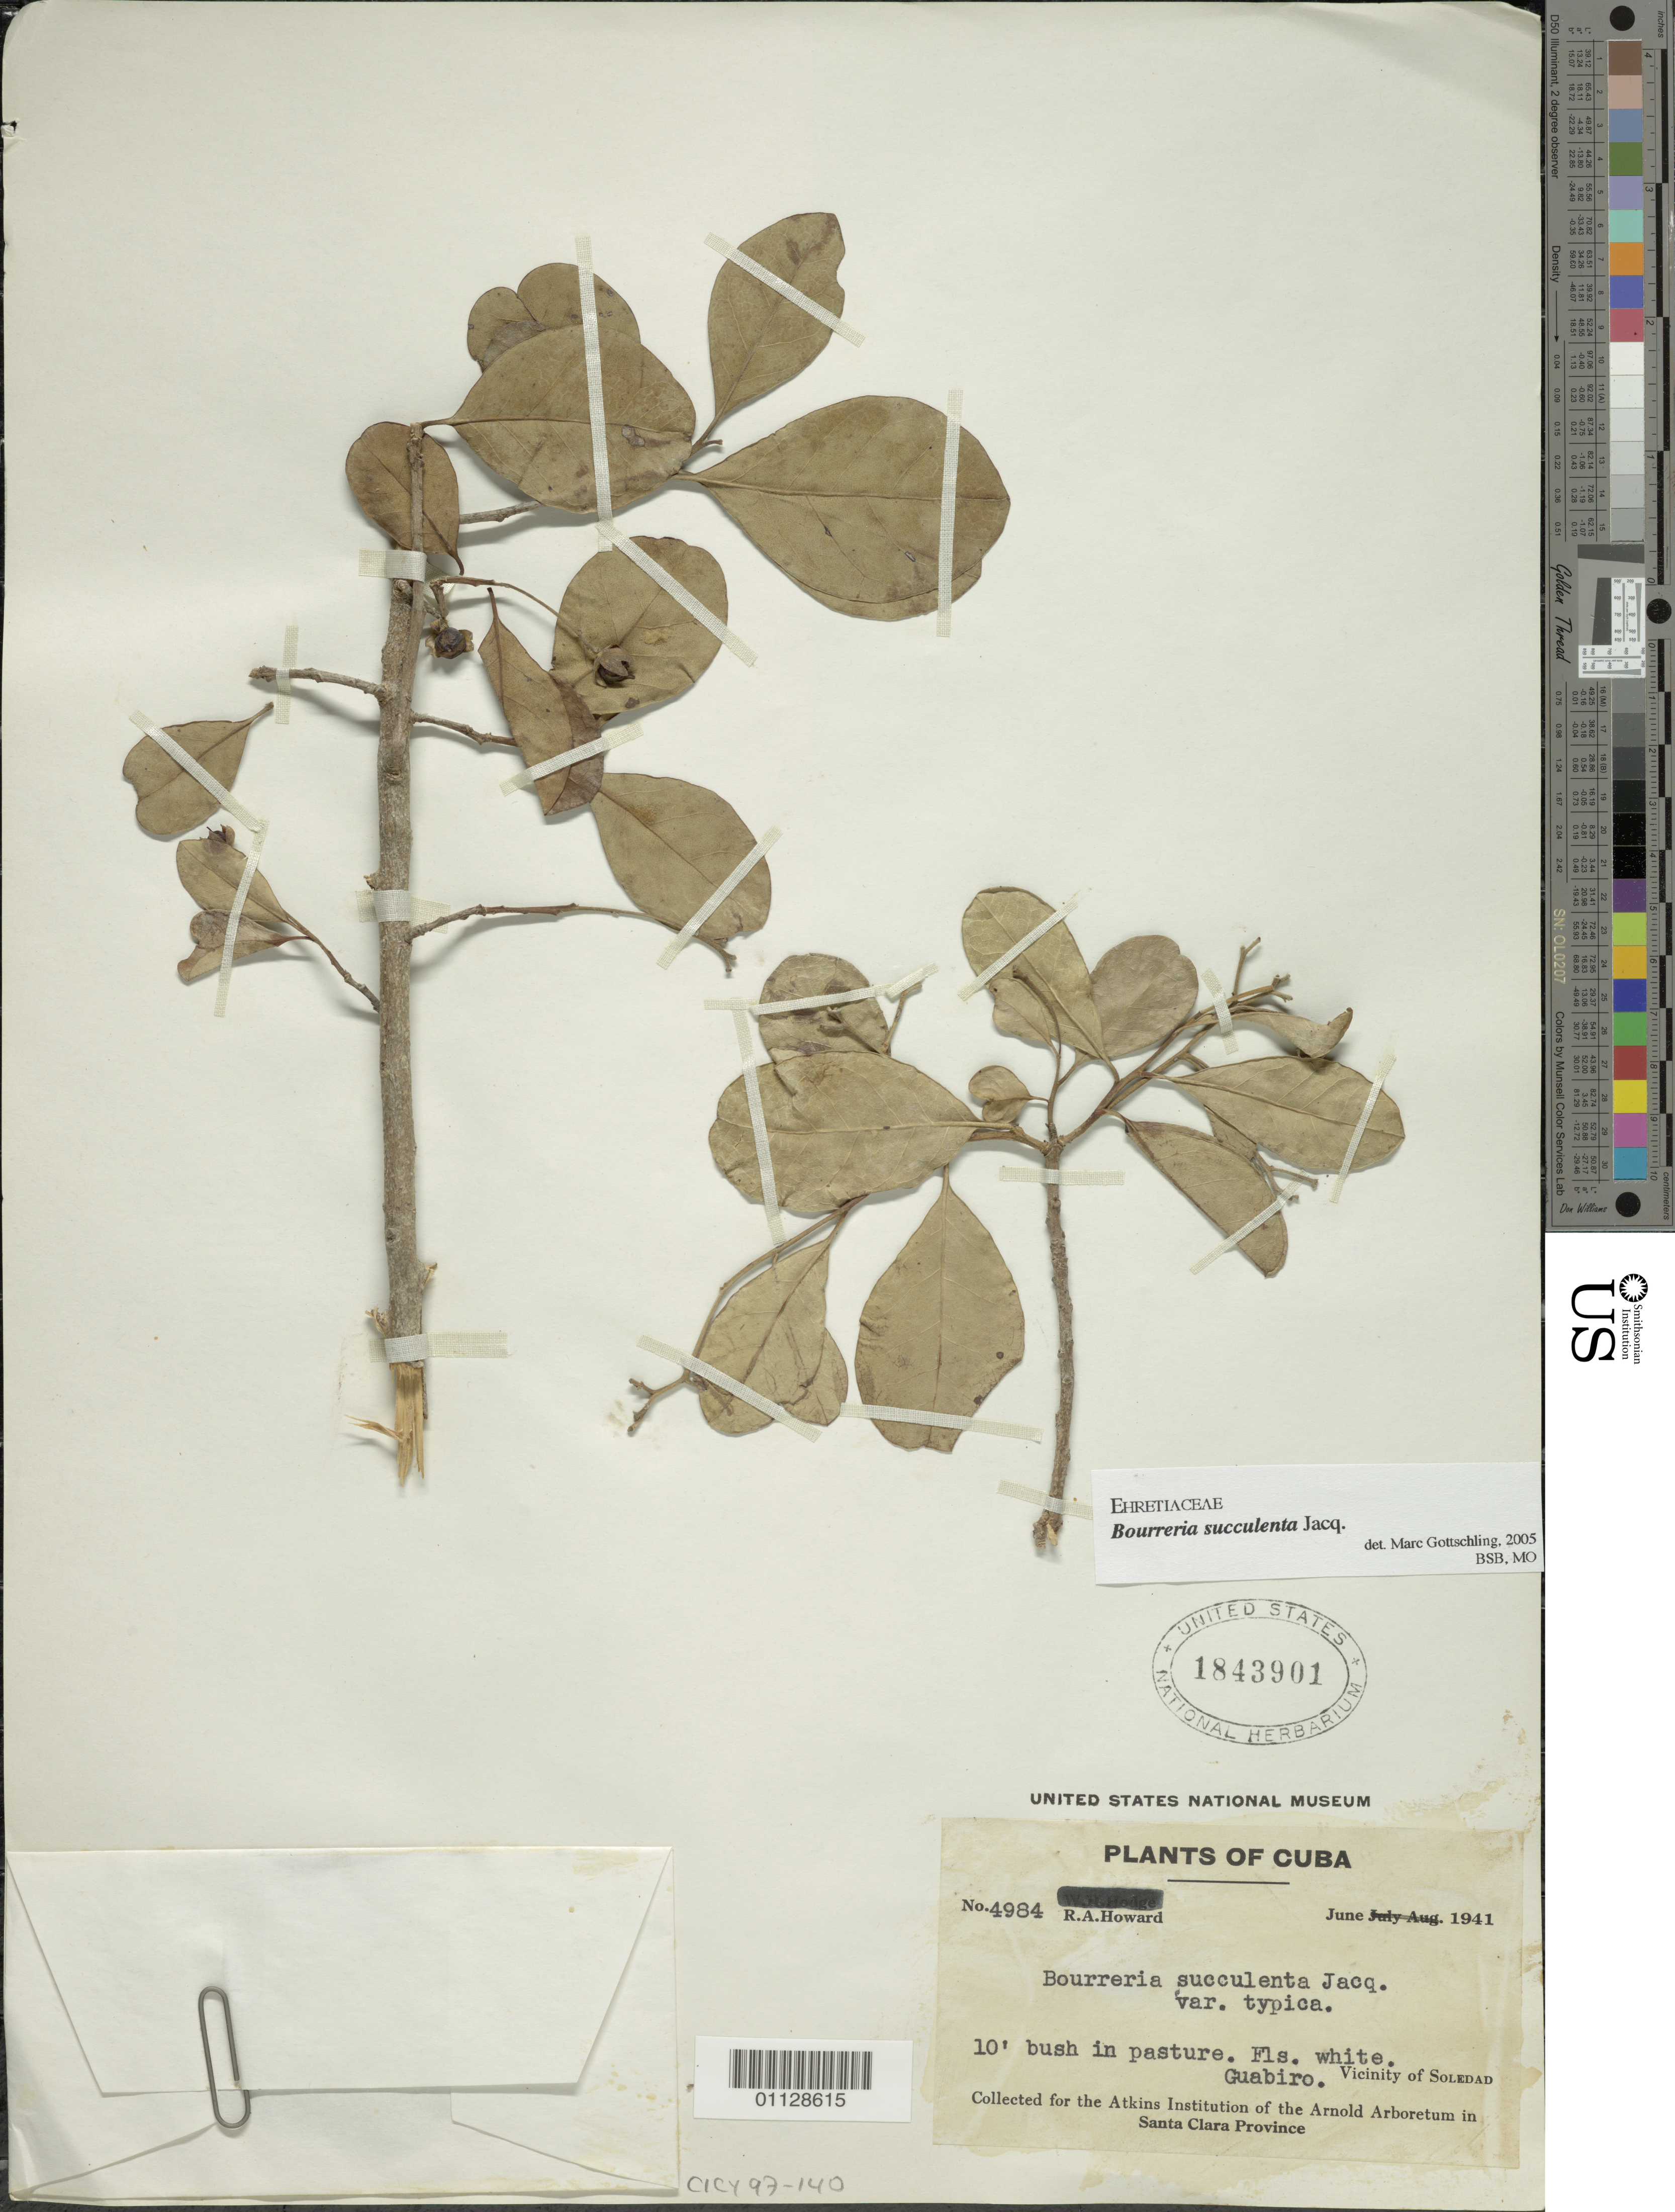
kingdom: Plantae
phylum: Tracheophyta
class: Magnoliopsida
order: Boraginales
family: Ehretiaceae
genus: Bourreria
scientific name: Bourreria succulenta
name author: Jacq.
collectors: R. A. Howard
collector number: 4984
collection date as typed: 01 Jun 1941 to 30 Jun 1941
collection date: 1941-06-01/1941-06-30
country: Cuba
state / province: Cienfuegos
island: Cuba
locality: Vicinity of Soledad: Guabiro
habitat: in pasture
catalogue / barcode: US 1843901